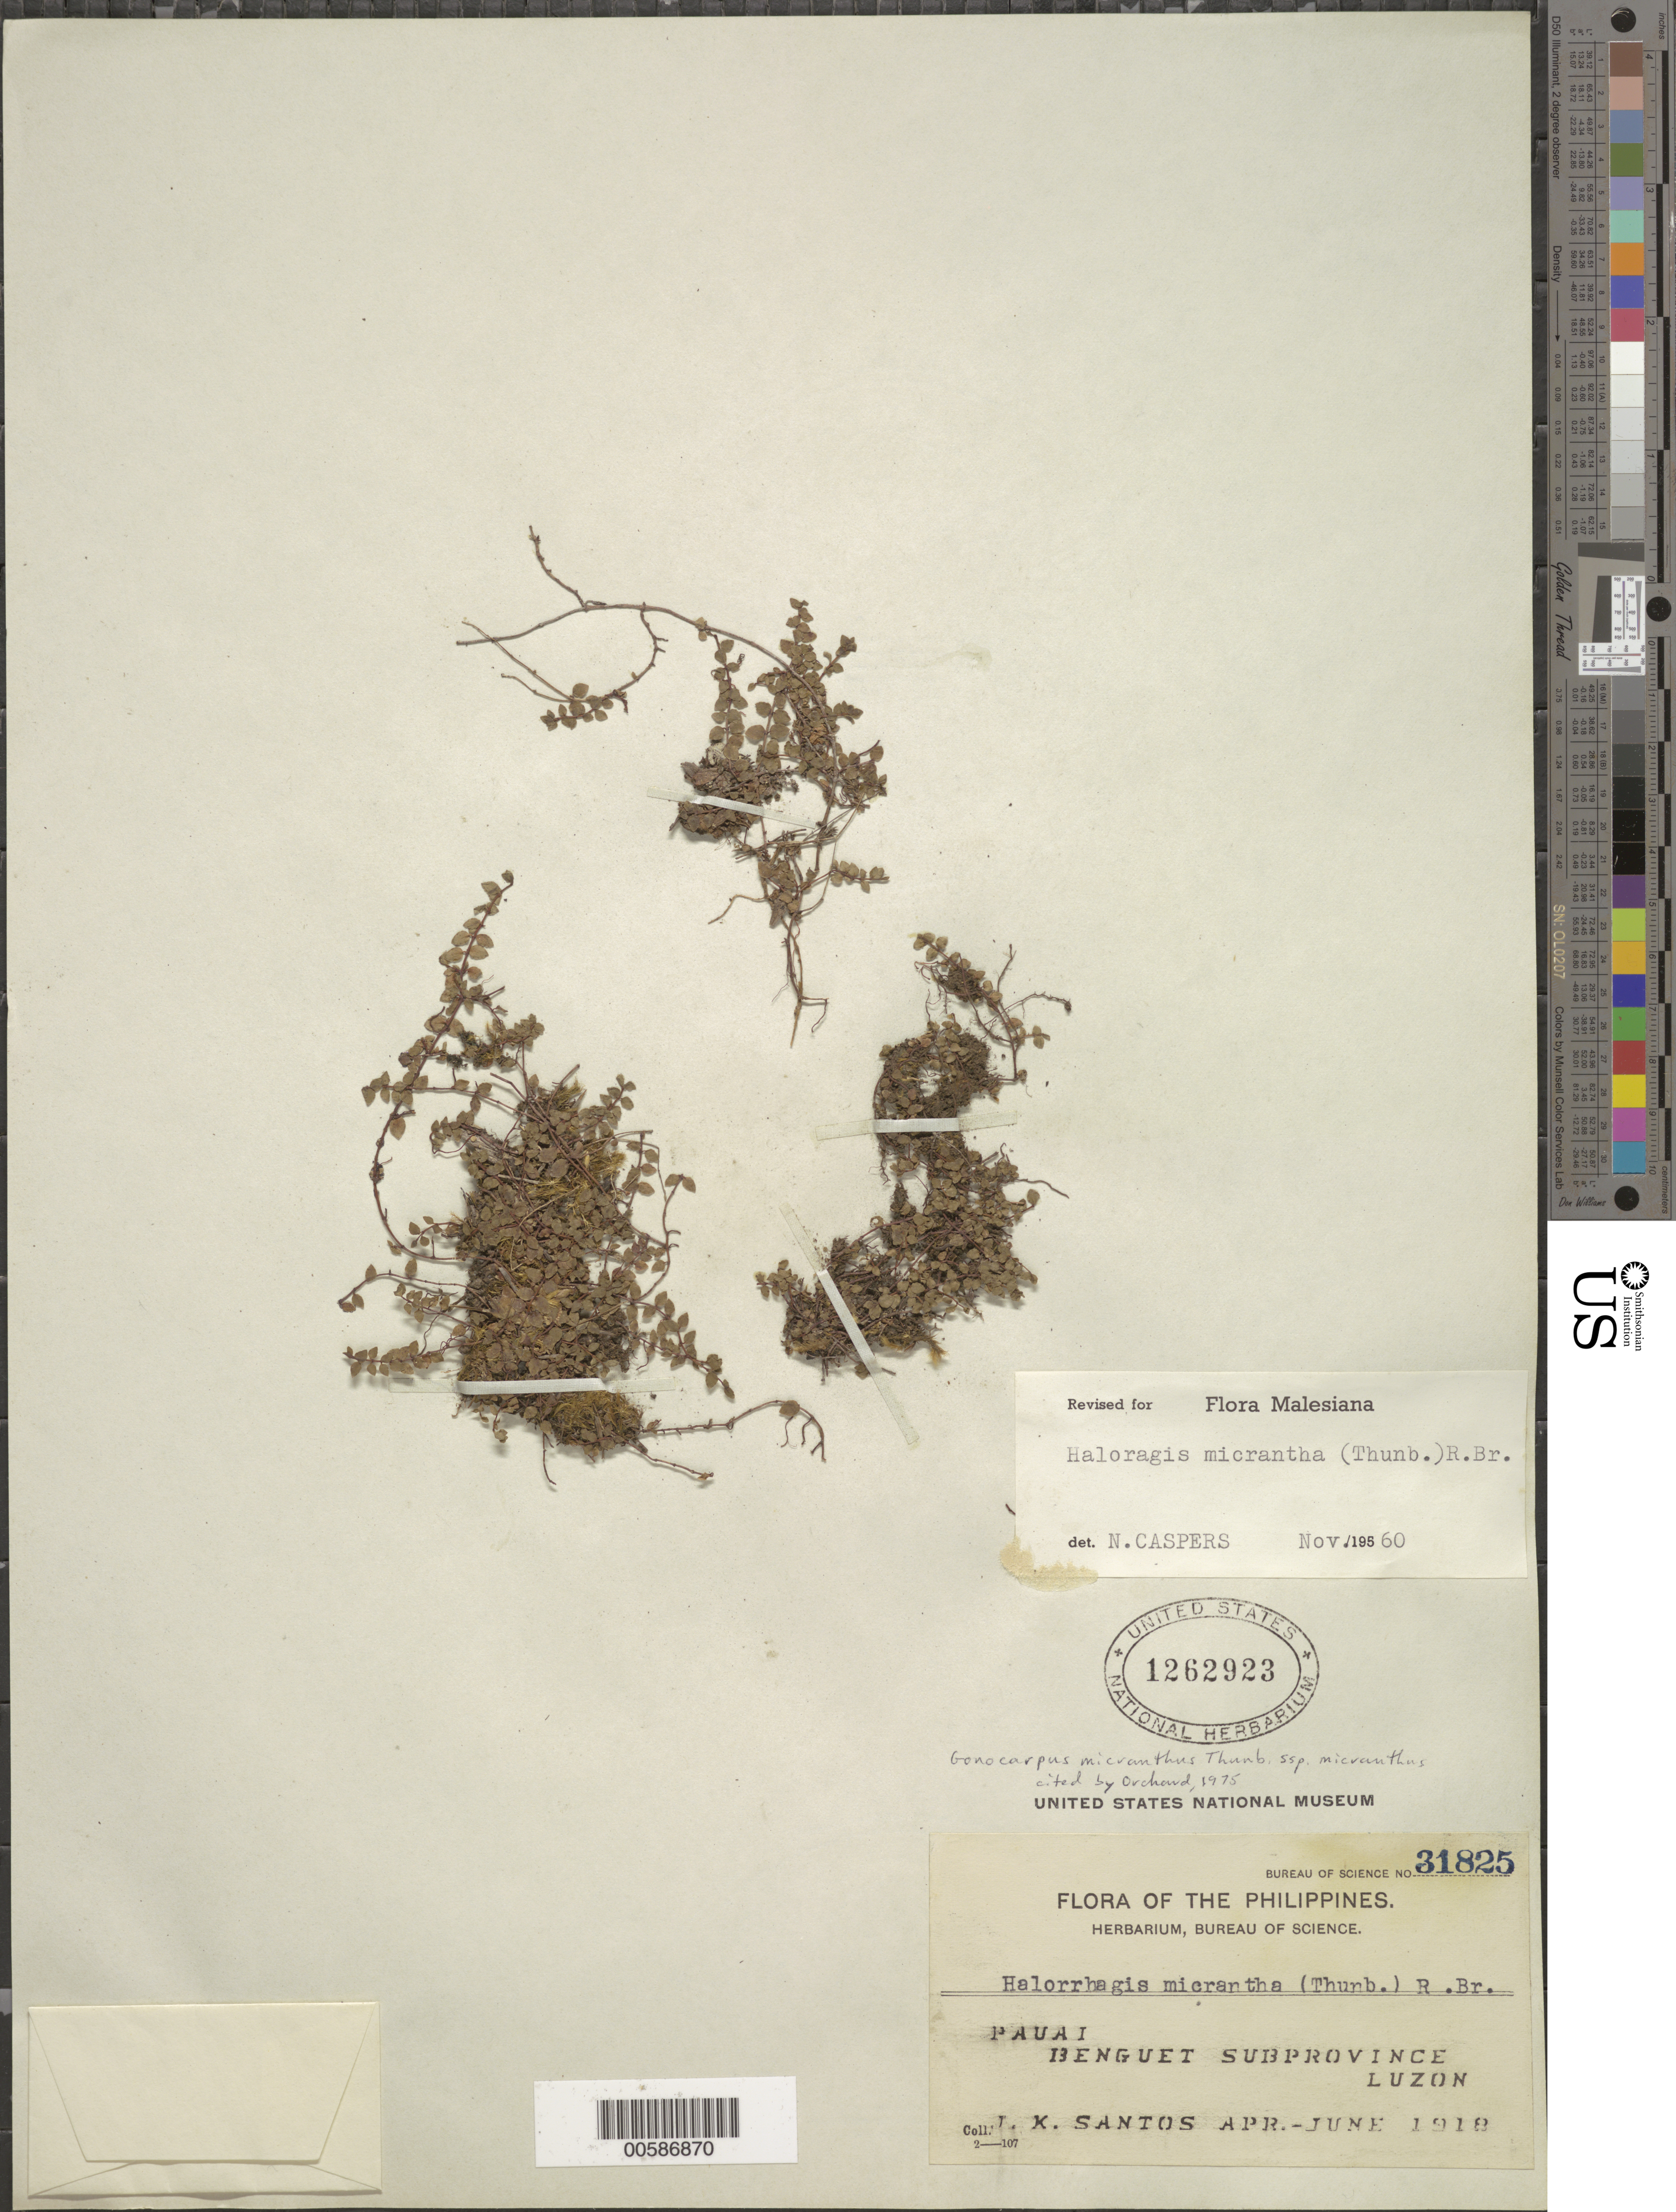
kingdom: Plantae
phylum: Tracheophyta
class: Magnoliopsida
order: Saxifragales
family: Haloragaceae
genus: Gonocarpus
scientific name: Gonocarpus micranthus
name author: Thunb.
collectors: L. Santos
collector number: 31825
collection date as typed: Apr 1918 to -- Jun 1918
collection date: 1918-04/1918-06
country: Philippines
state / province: Cordillera (Administrative Region)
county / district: Benguet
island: Luzon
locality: Pauai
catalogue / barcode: US 1262923